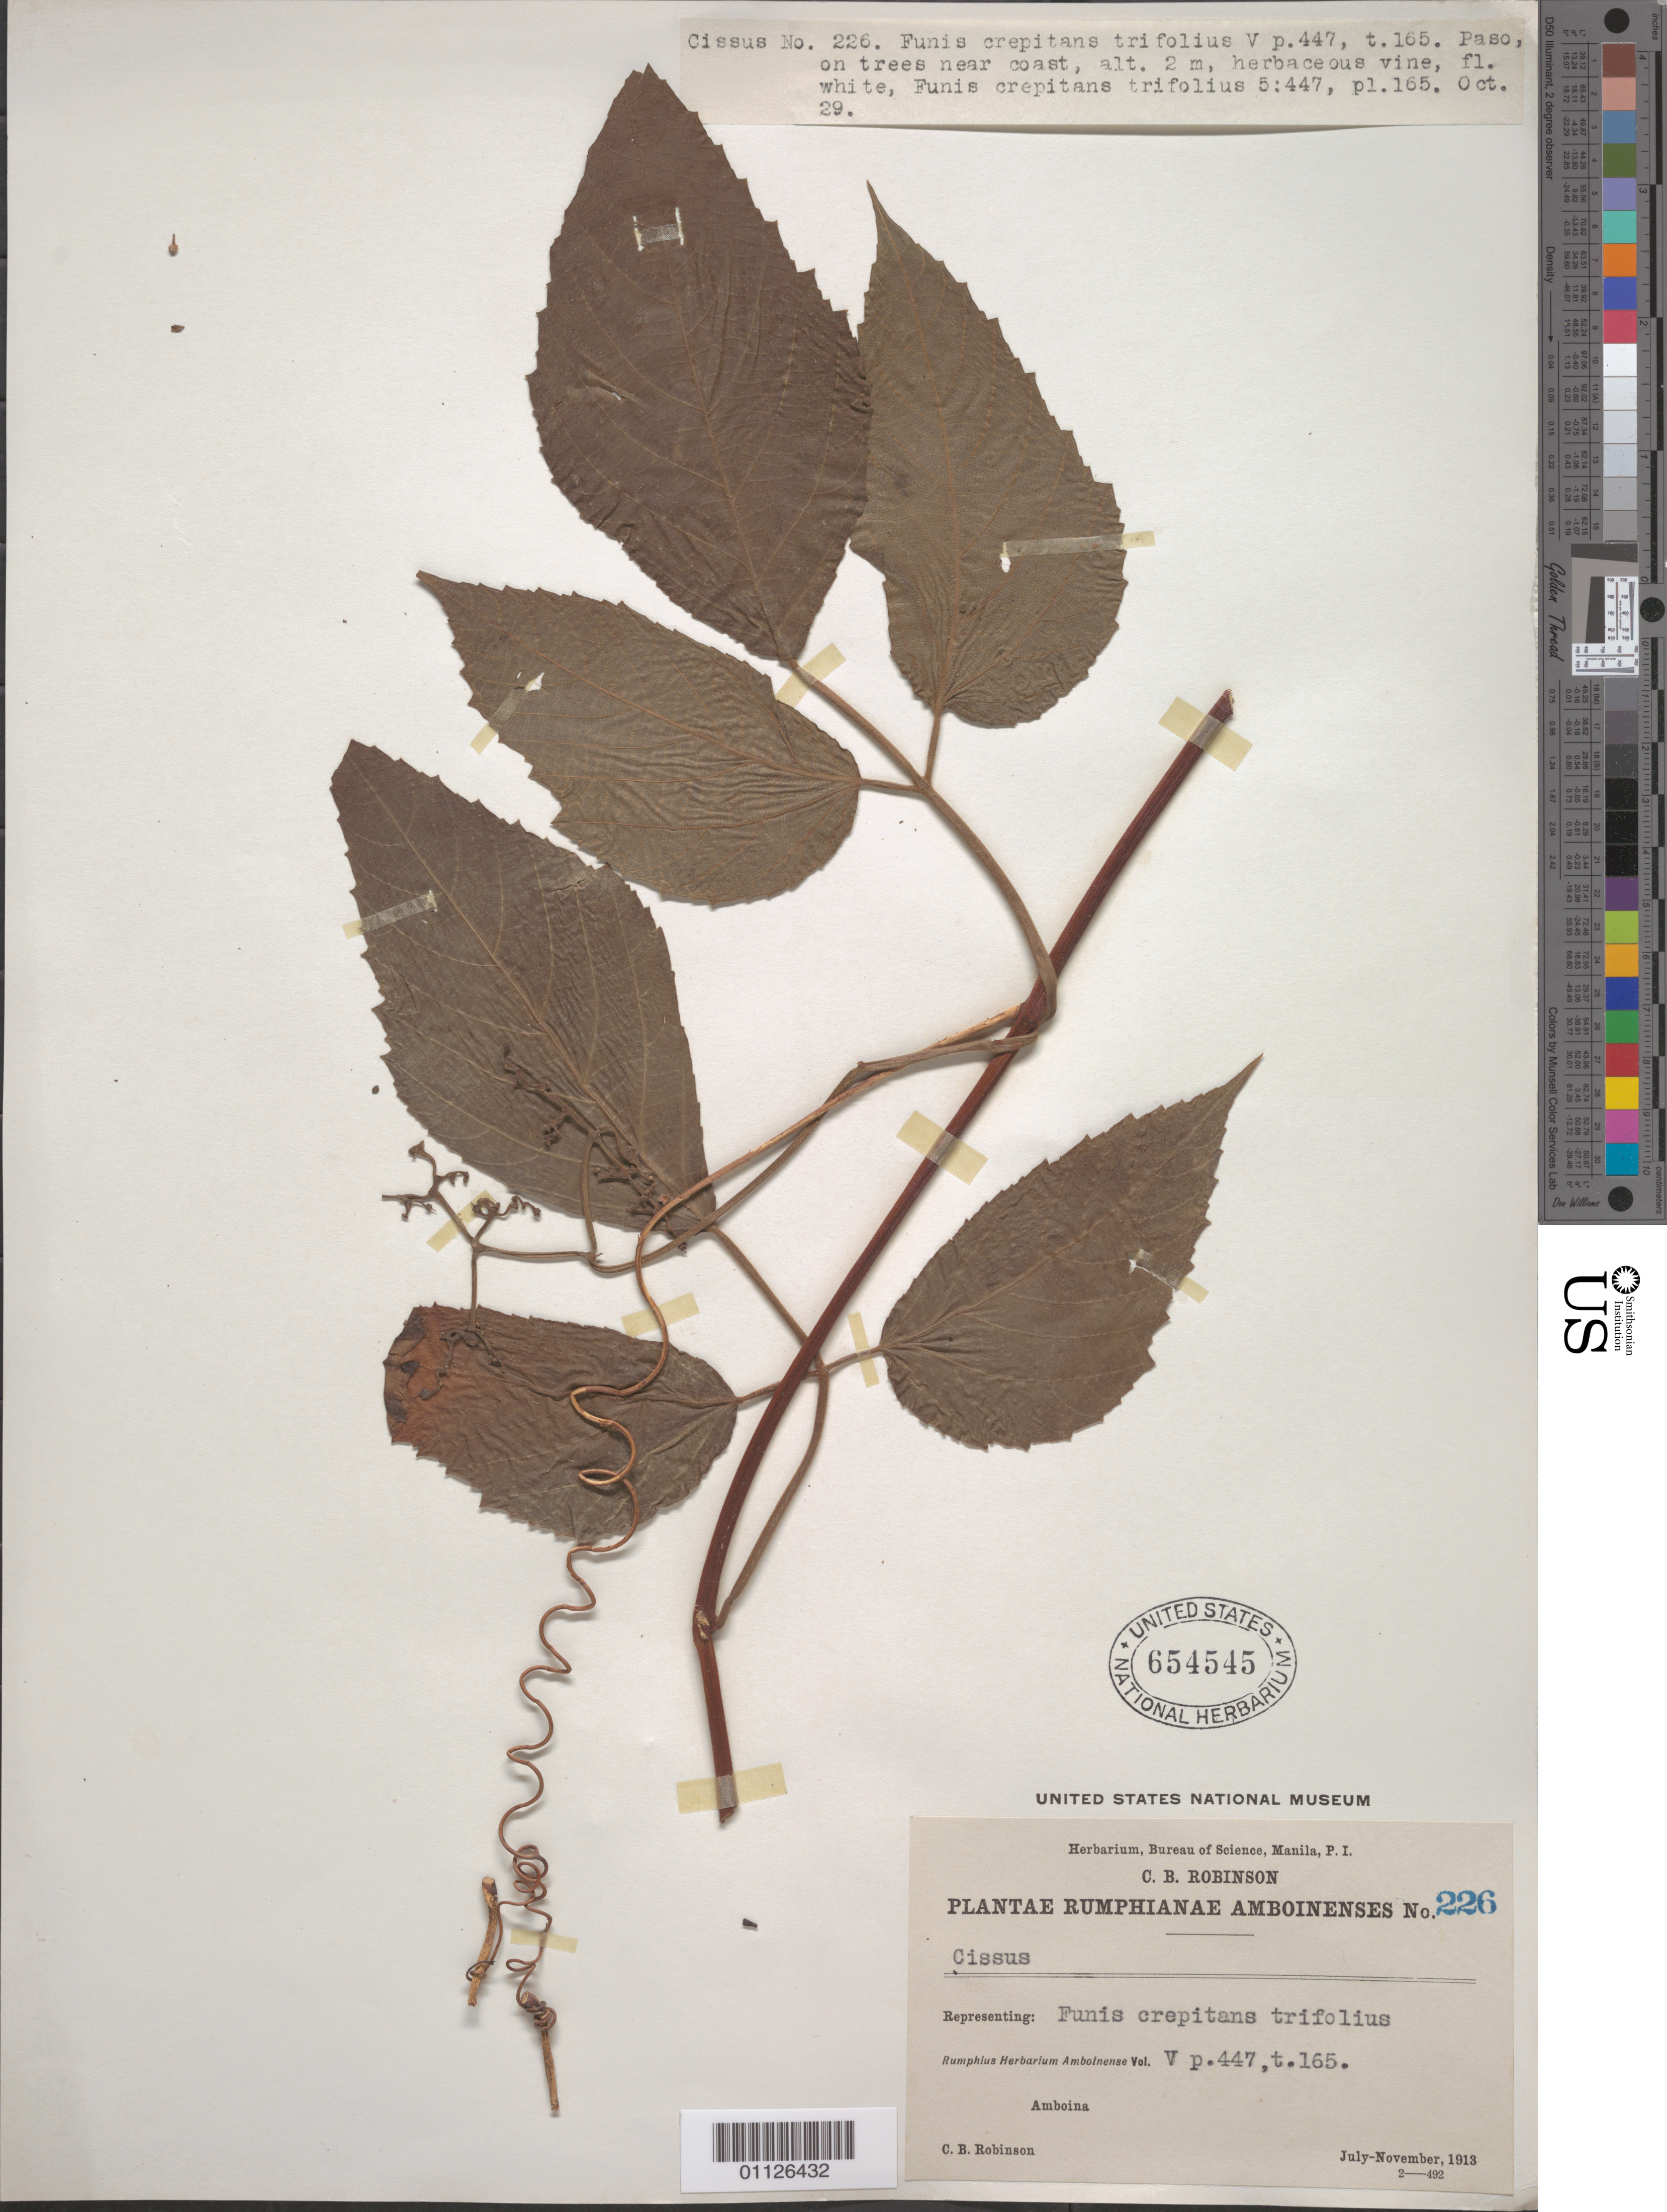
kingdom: Plantae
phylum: Tracheophyta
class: Magnoliopsida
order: Vitales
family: Vitaceae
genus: Cayratia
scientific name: Cayratia mollissima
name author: (A. Wall) Gagnep.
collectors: C. Robinson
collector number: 226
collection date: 1913-07/1913-11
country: Indonesia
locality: Amboina.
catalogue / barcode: US 654545